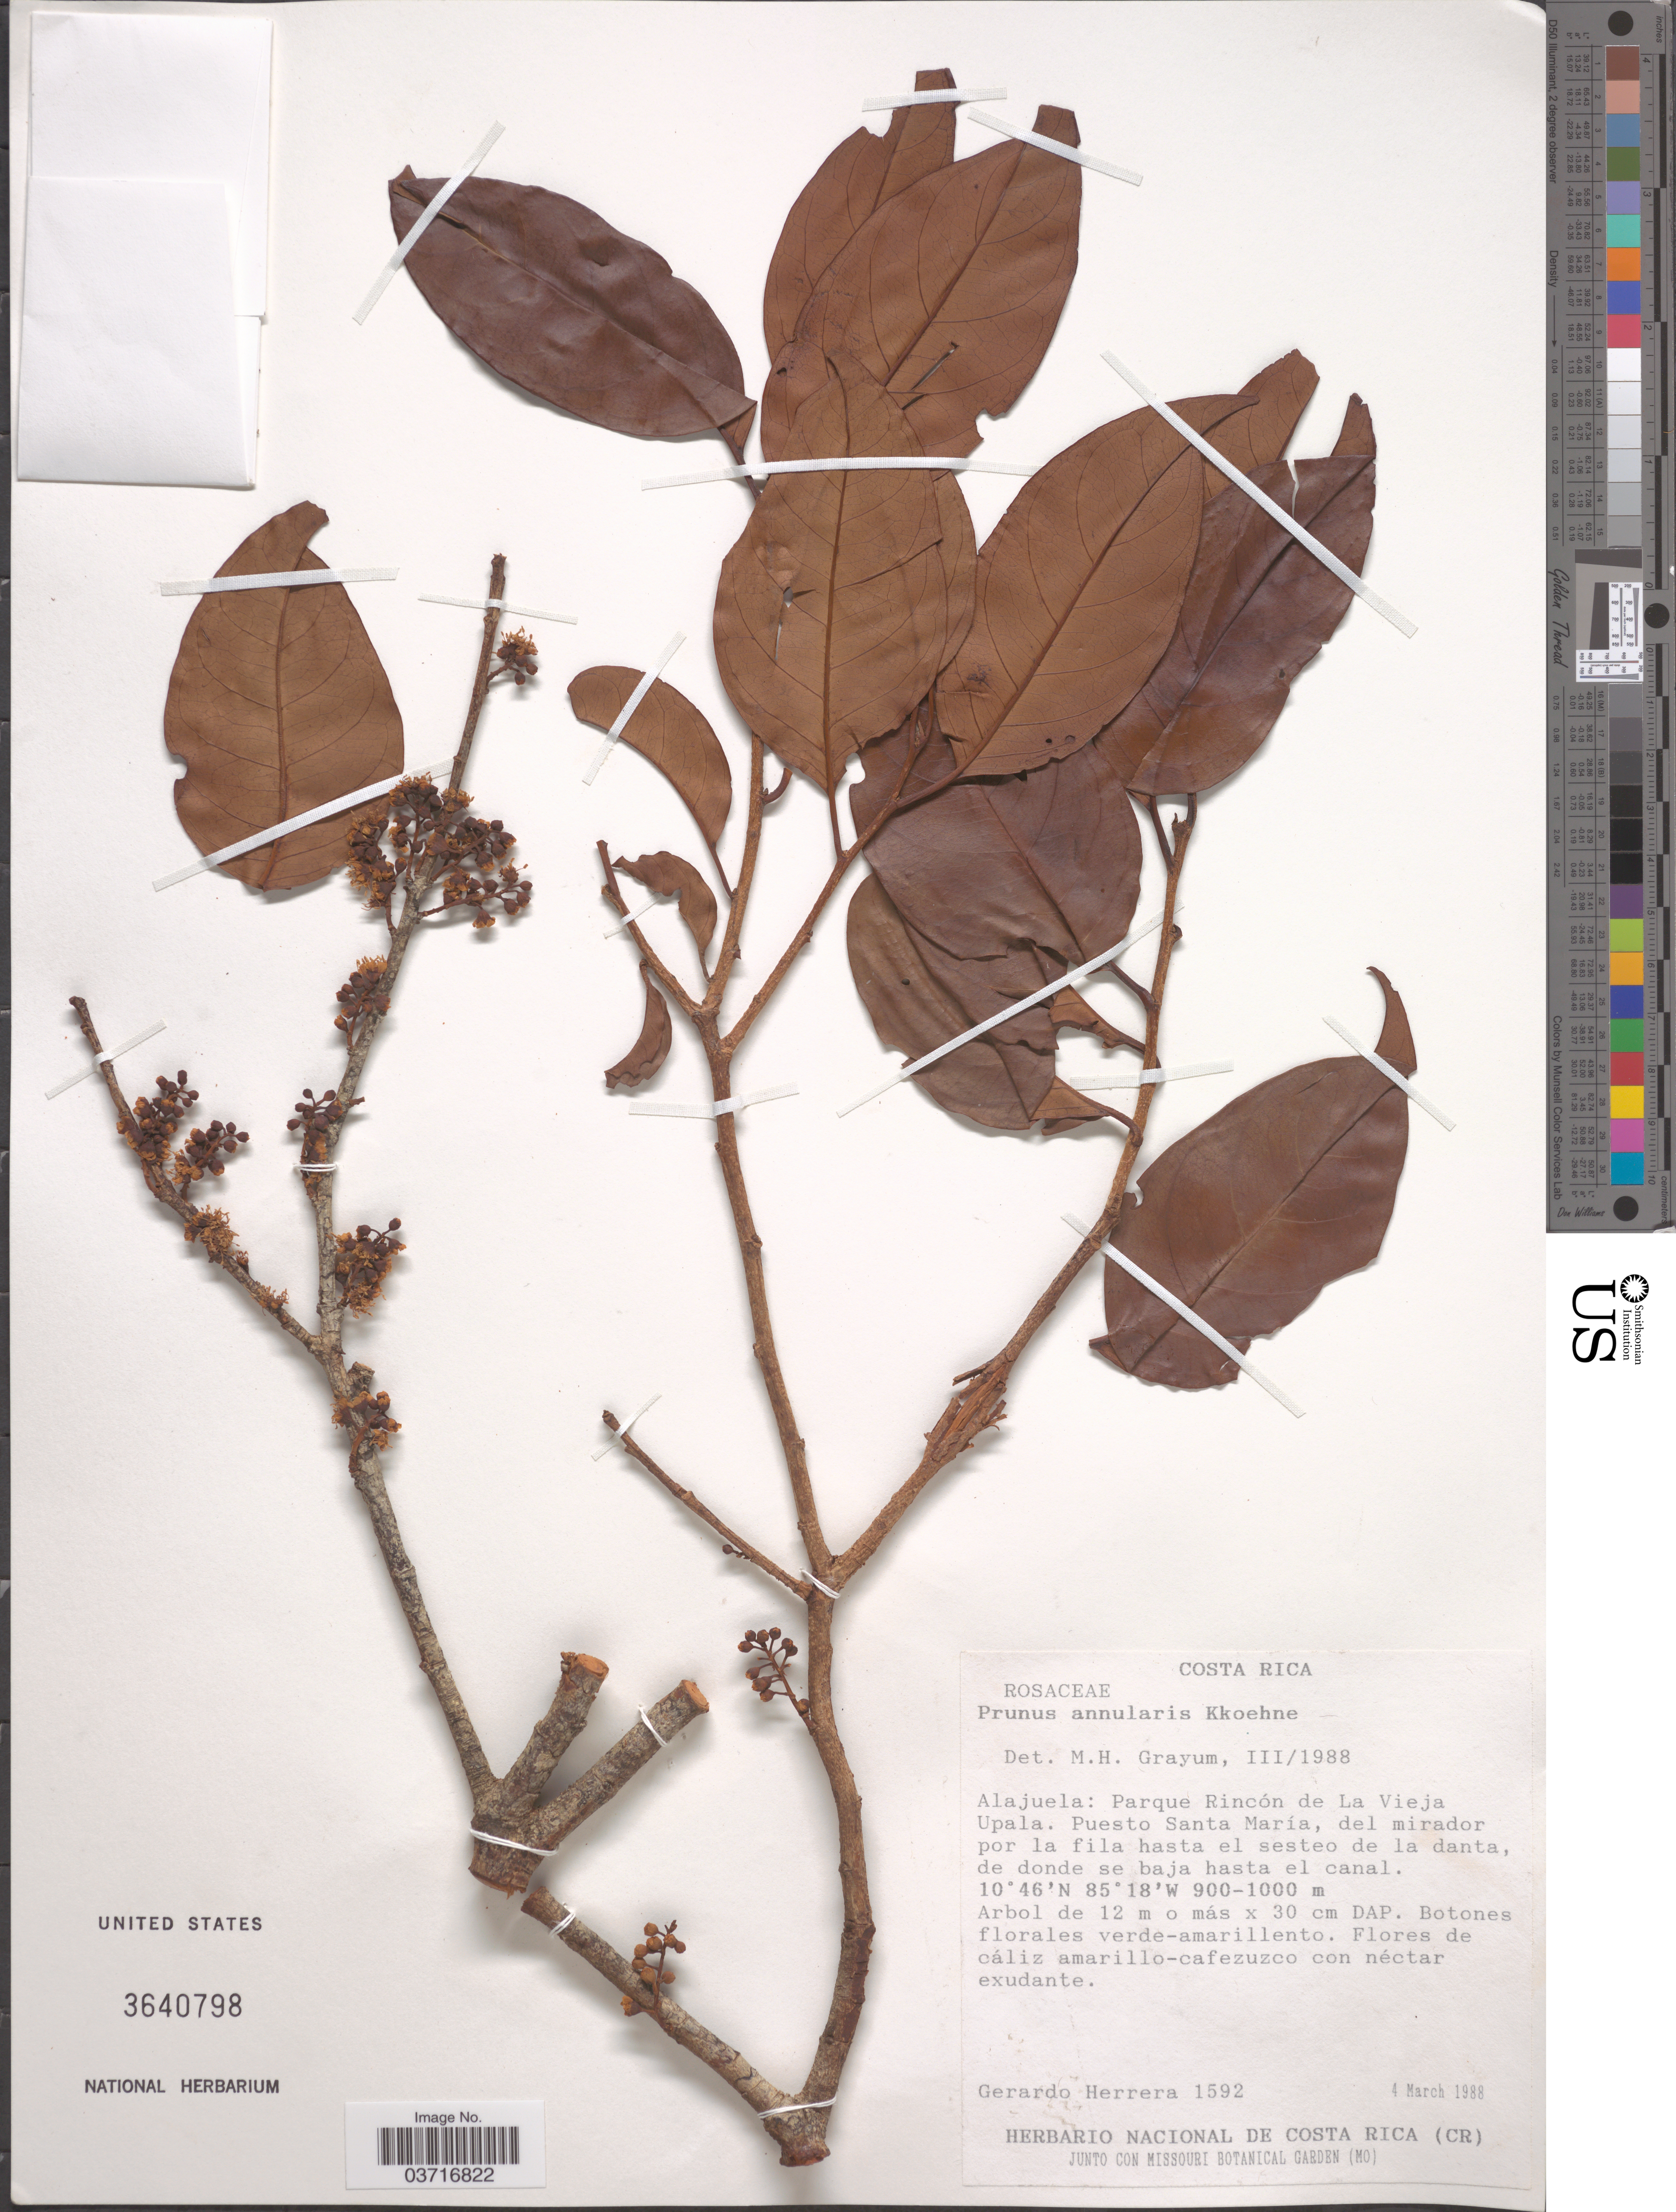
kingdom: Plantae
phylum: Tracheophyta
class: Magnoliopsida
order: Rosales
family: Rosaceae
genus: Prunus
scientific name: Prunus annularis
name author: Koehne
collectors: G. Herrera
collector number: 1592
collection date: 1988-03-04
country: Costa Rica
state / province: Alajuela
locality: Parque Rincón de La Vieja Upala. Puesto Santa María, del mirador por la fila hasta el sesteo de la danta, de donde se baja hasta el canal.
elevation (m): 900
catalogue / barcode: US 3640798